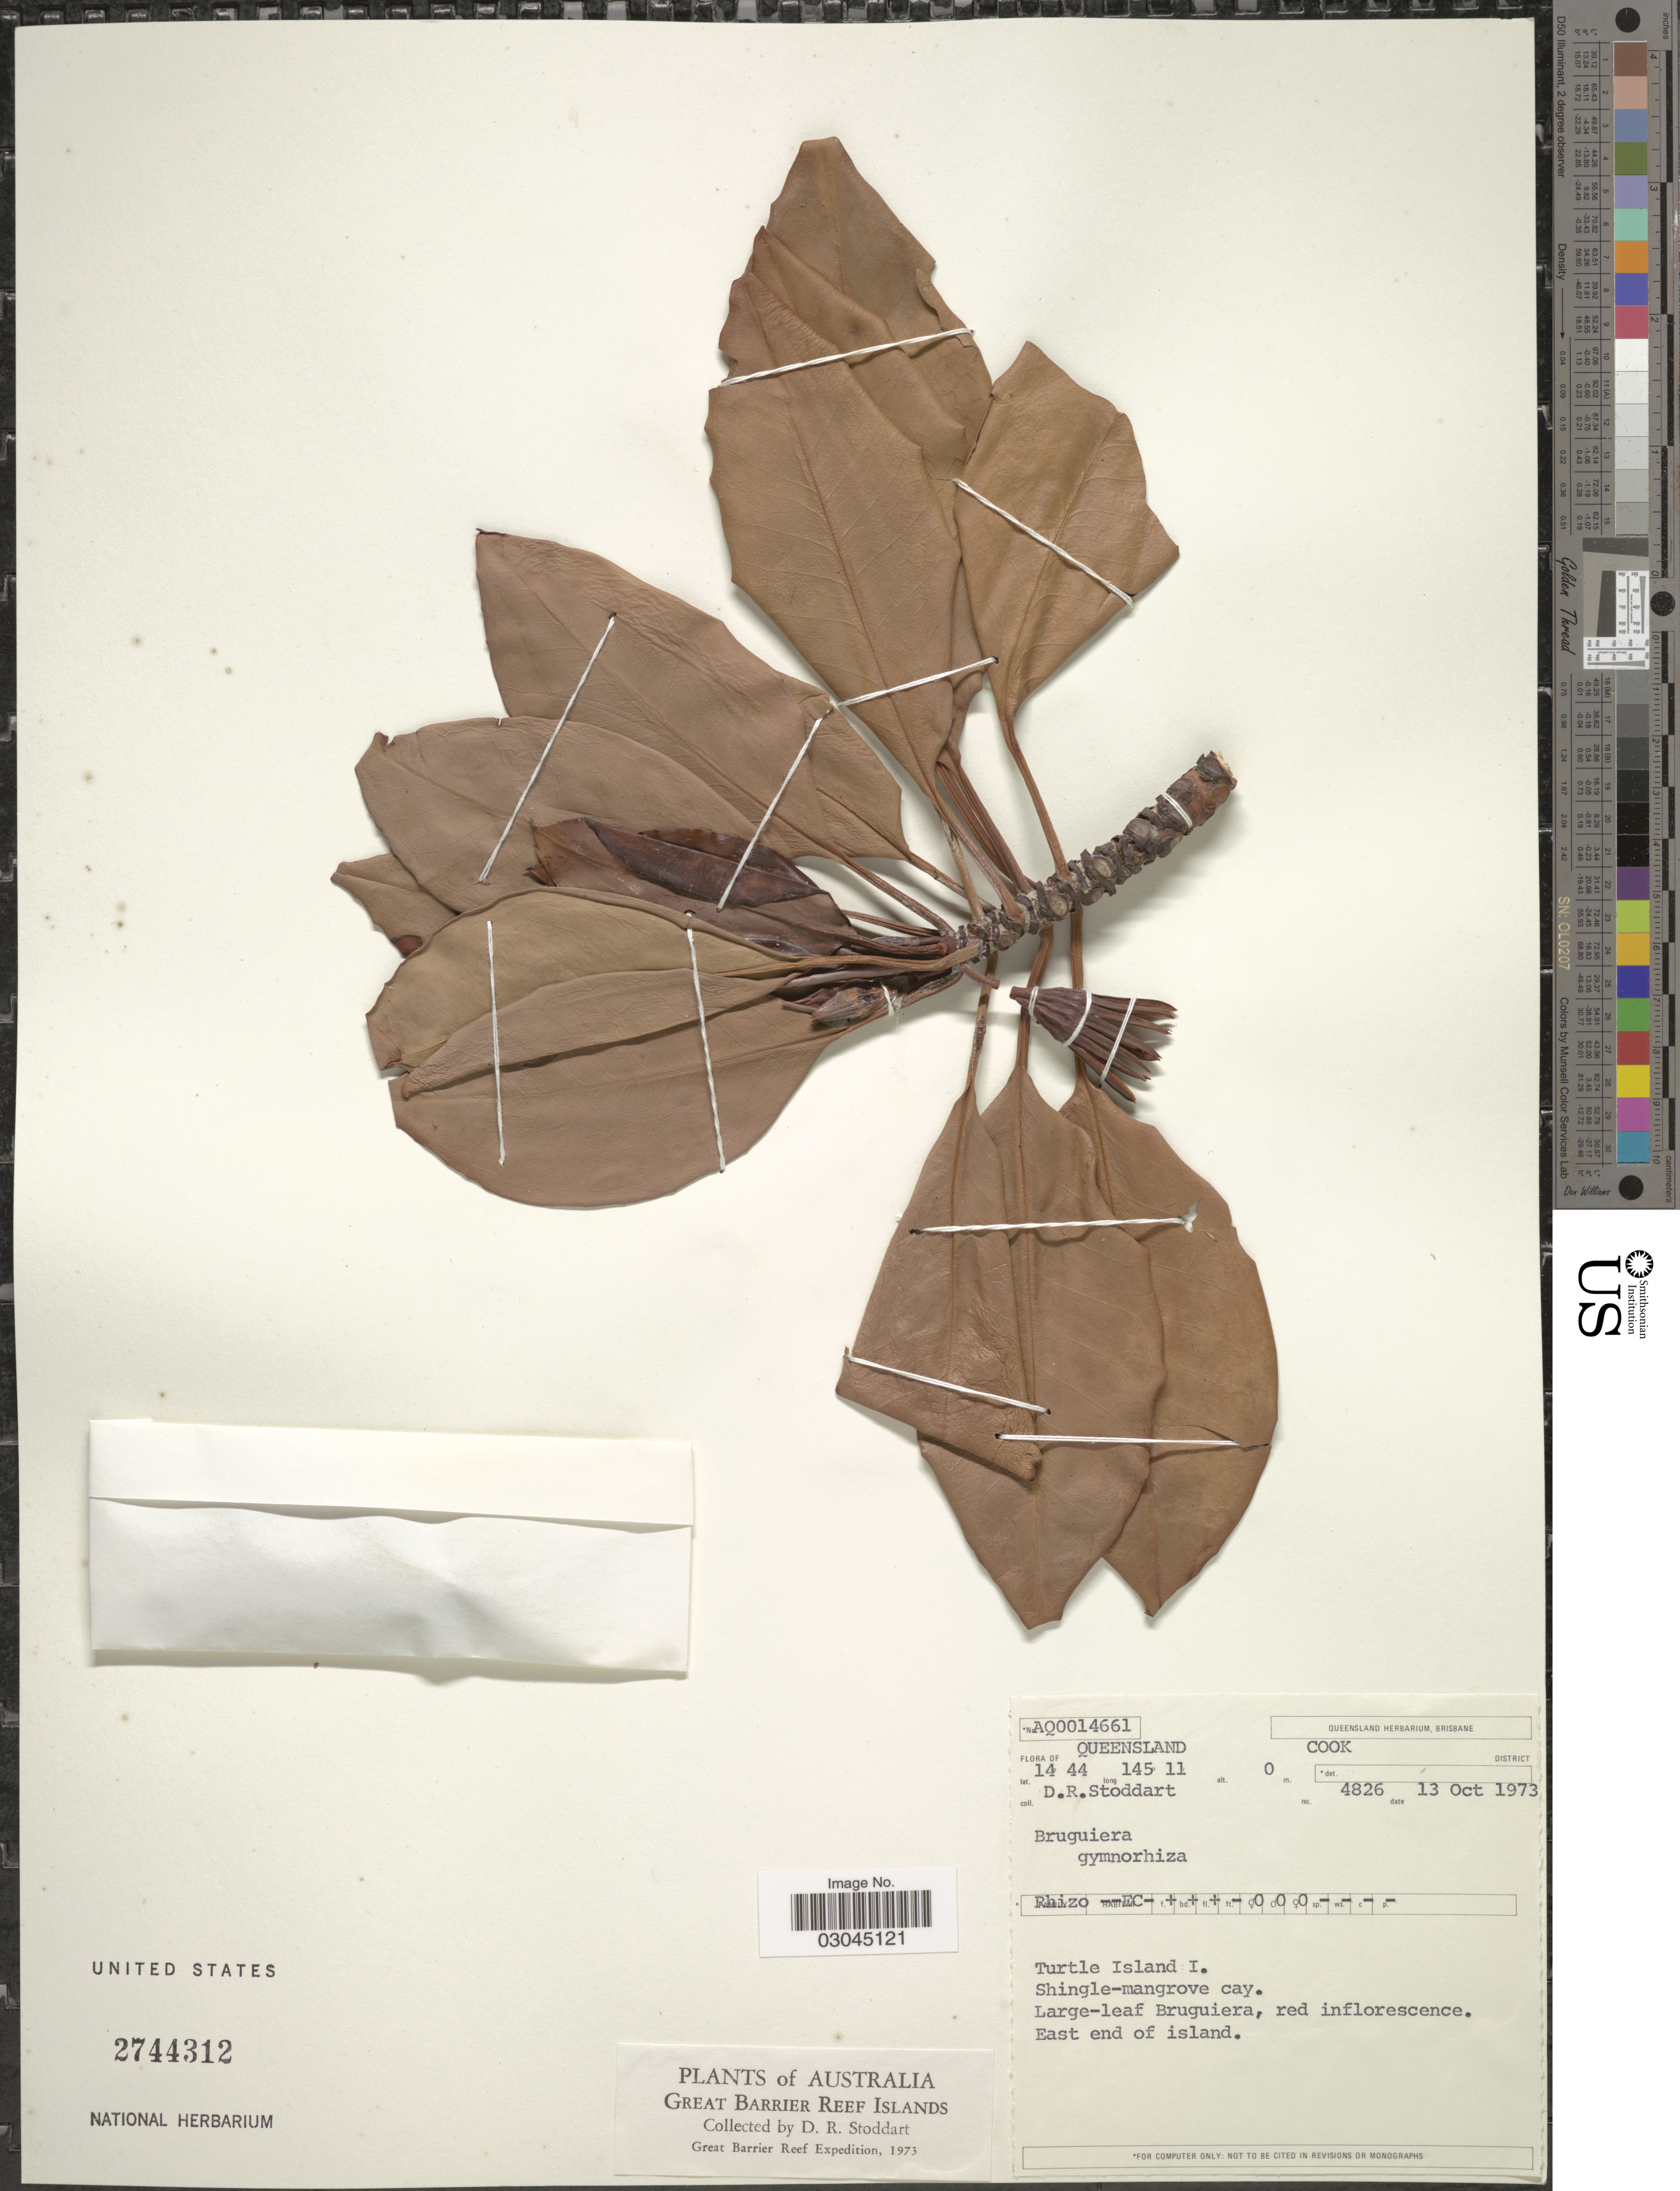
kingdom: Plantae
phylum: Tracheophyta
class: Magnoliopsida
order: Malpighiales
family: Rhizophoraceae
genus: Bruguiera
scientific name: Bruguiera gymnorhiza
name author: (L.) Savigny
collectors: D. R. Stoddart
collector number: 4826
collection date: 1973-10-13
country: Australia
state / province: Queensland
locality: Cook District. Turtle Island I. Great Barrier Reef Islands. Great Barrier Reef..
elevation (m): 0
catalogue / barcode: US 2744312